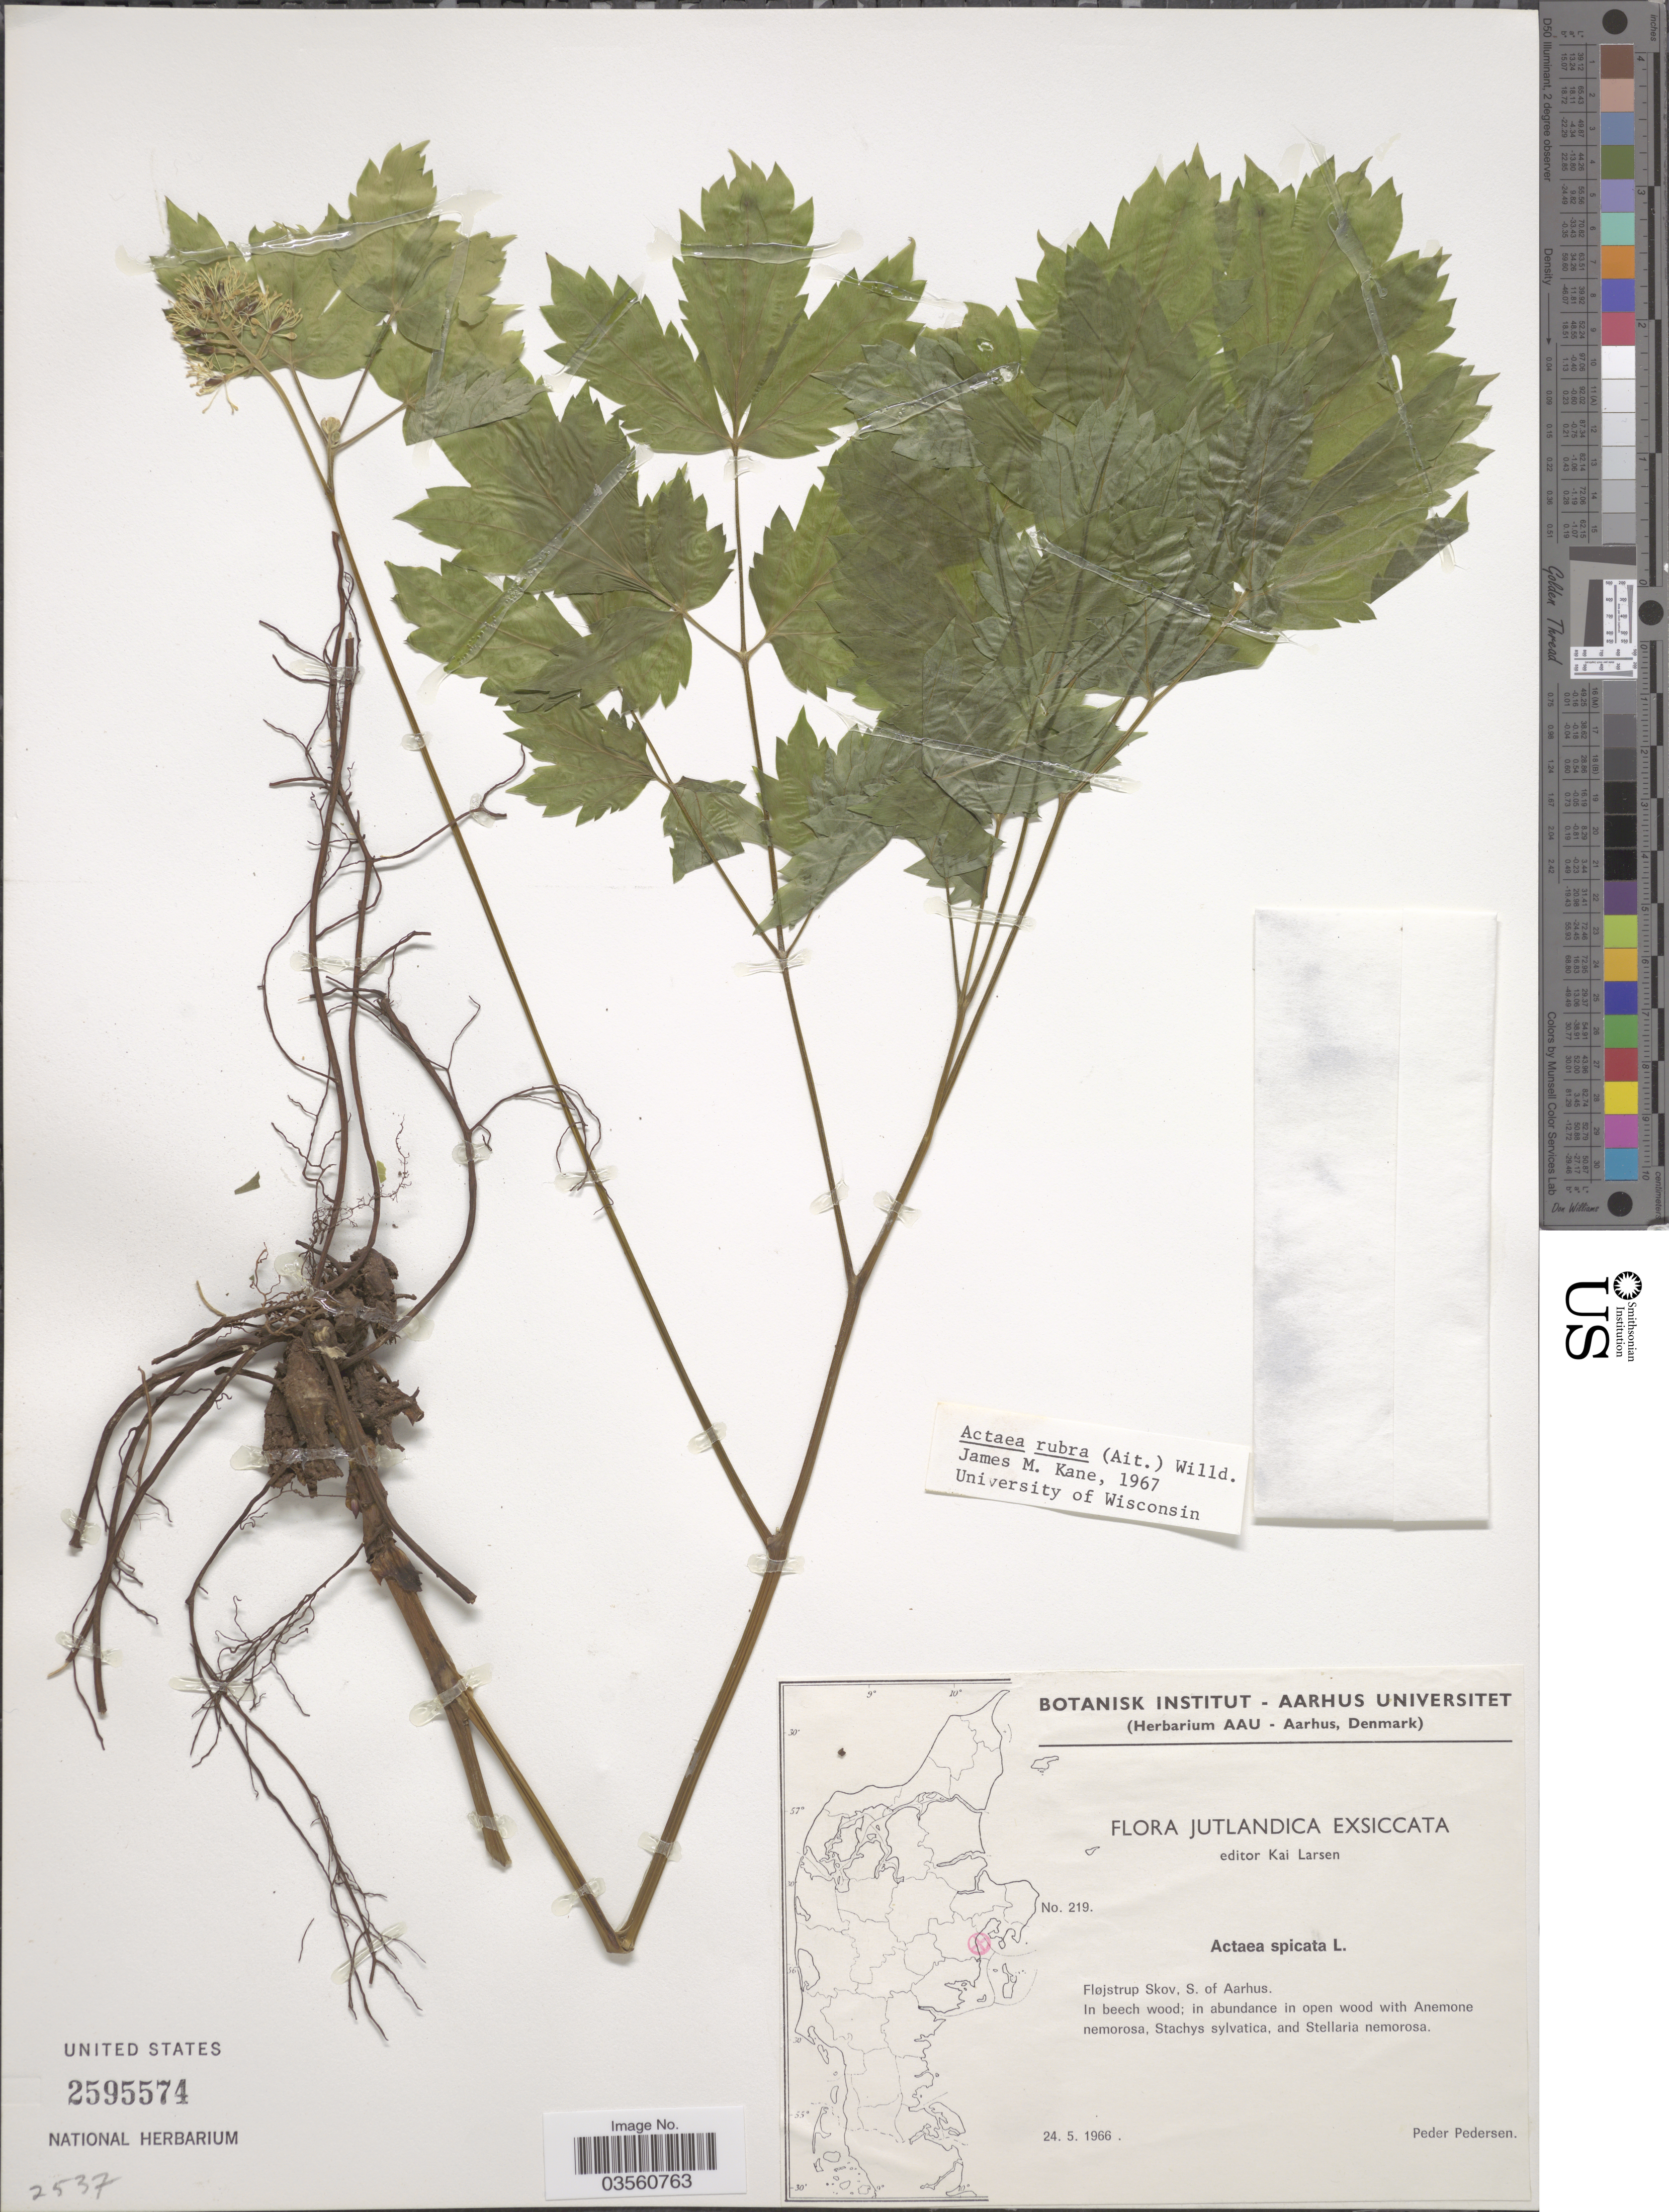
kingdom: Plantae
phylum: Tracheophyta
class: Magnoliopsida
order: Ranunculales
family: Ranunculaceae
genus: Actaea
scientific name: Actaea spicata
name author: L.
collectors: P. Pedersen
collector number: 219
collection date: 1966-05-24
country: Denmark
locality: Jutlandica. FLøjstrup Skov, S. of Aarhus.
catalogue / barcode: US 2595574